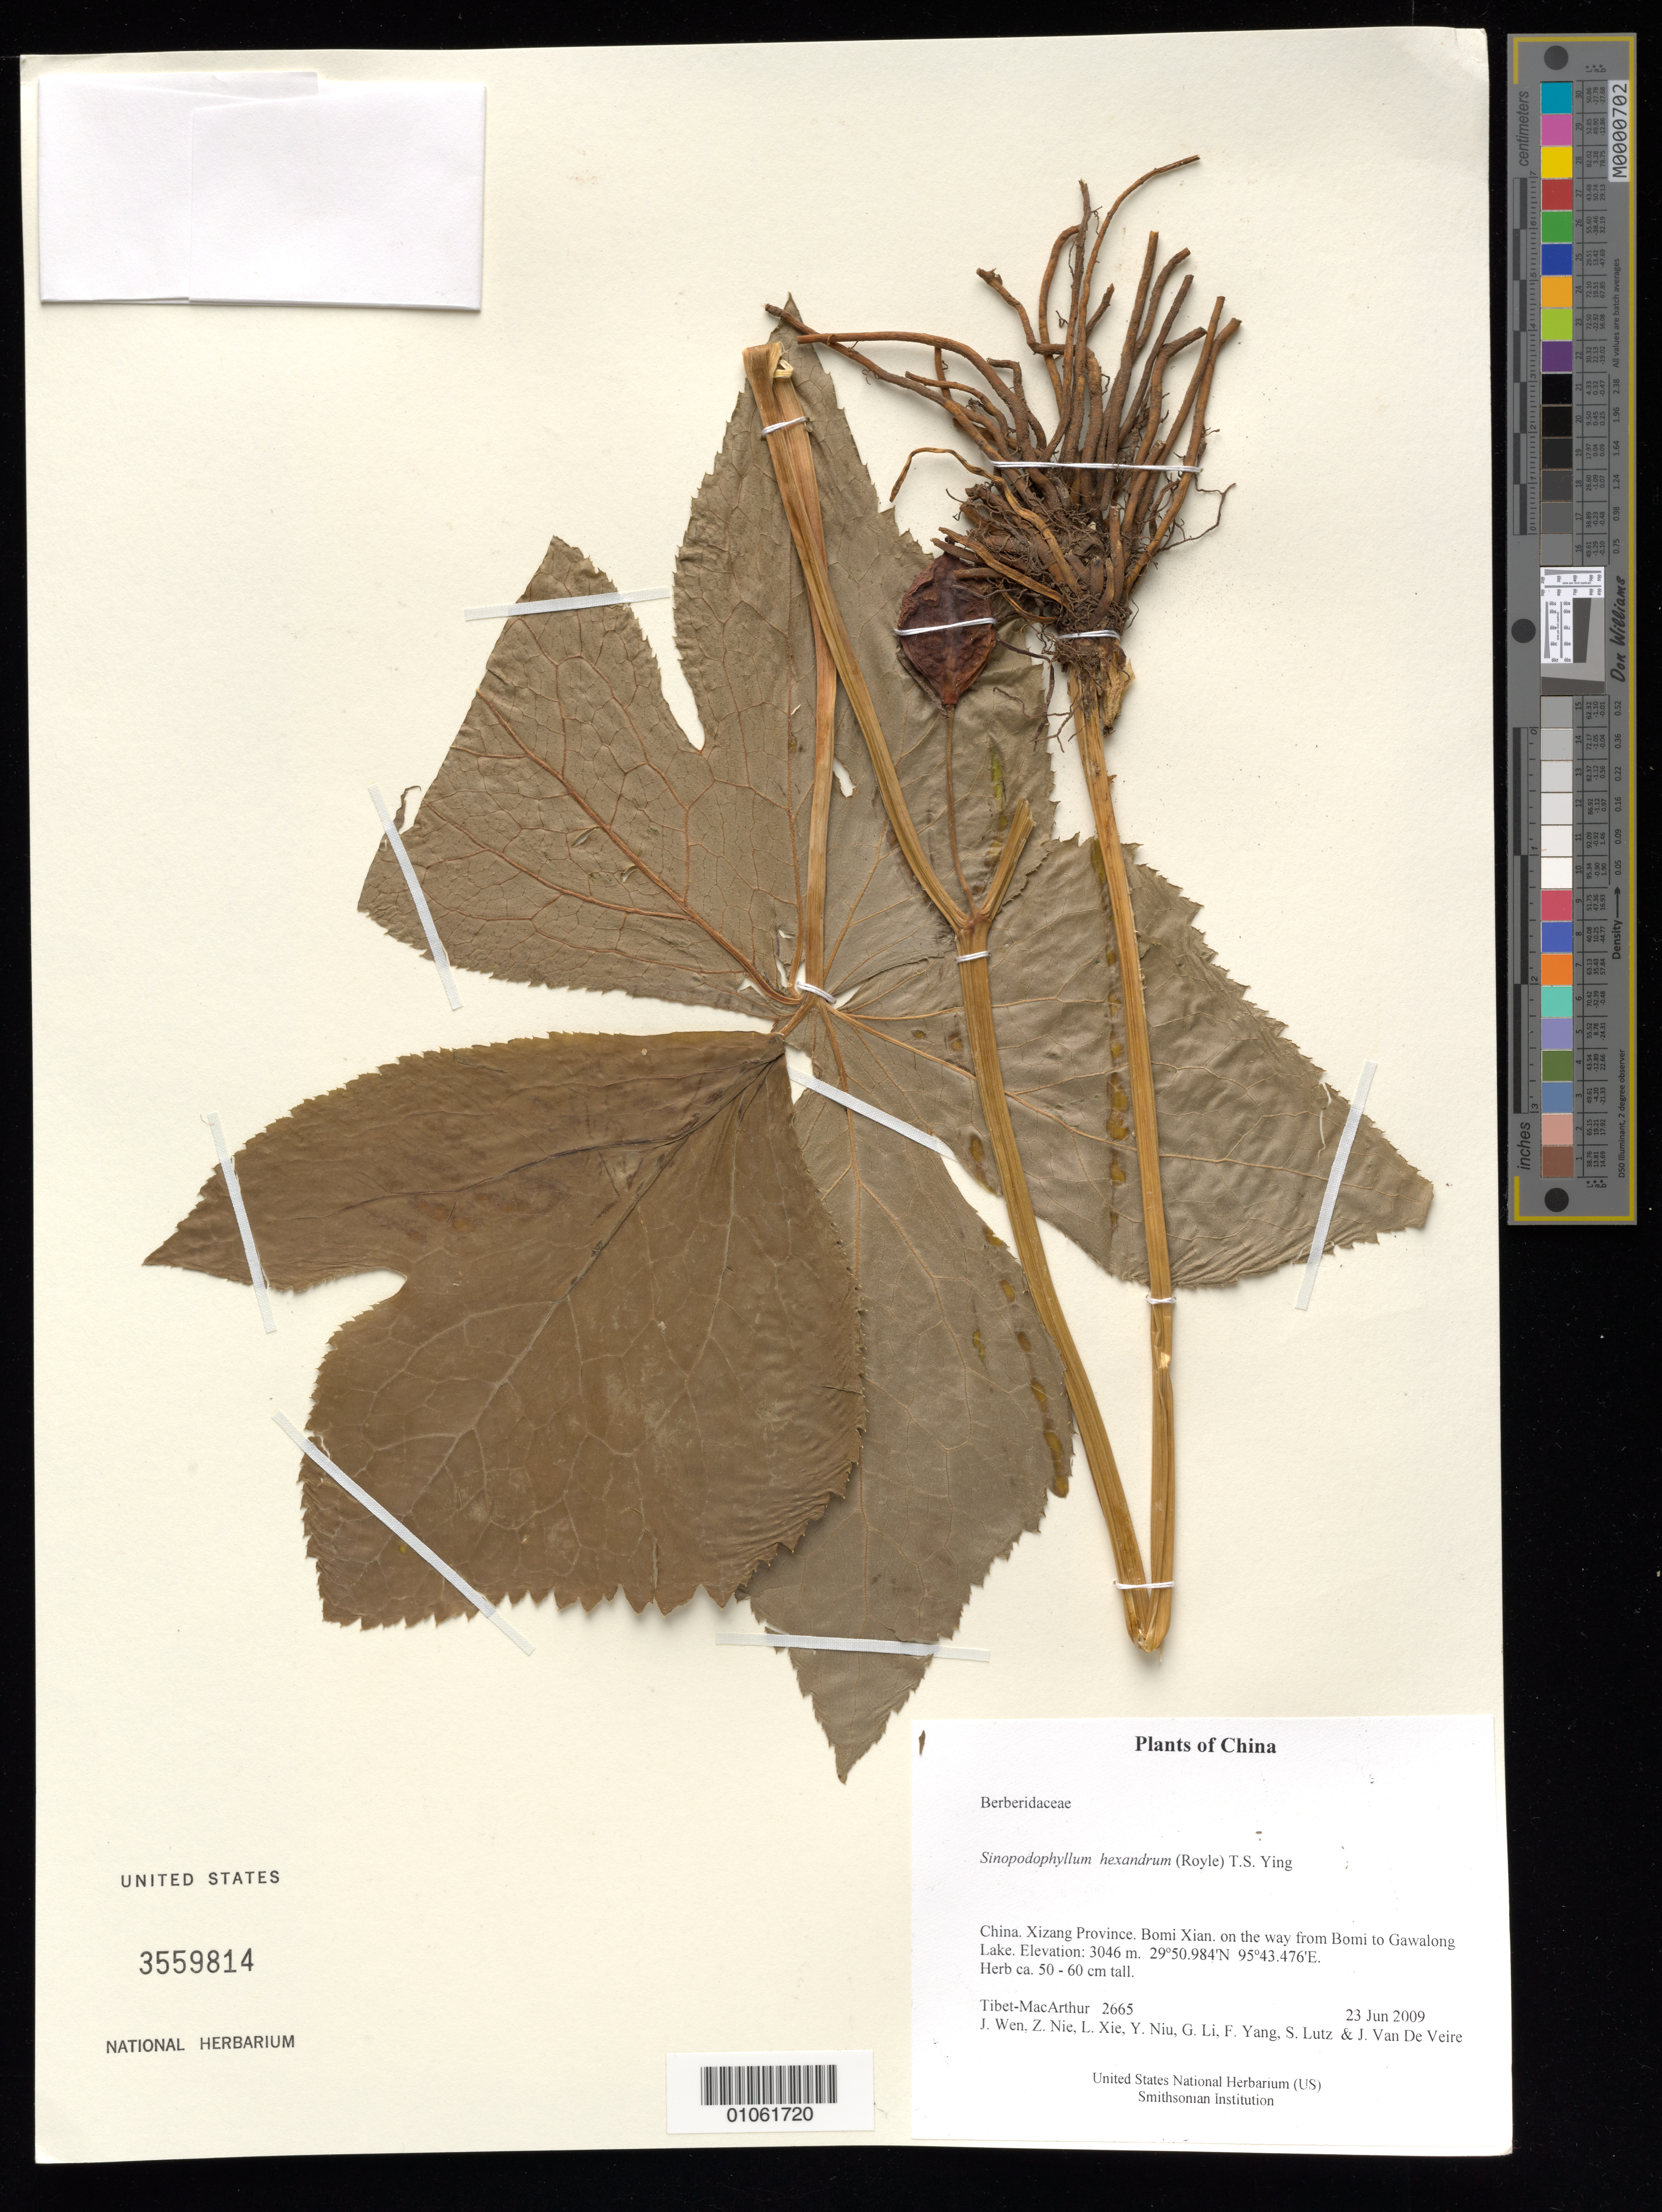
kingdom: Plantae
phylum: Tracheophyta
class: Magnoliopsida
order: Ranunculales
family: Berberidaceae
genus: Sinopodophyllum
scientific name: Sinopodophyllum hexandrum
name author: (Royle) T.S.Ying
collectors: Tibet-MacArthur, J. Wen, Z. Nie, L. Xie, Y. Niu, G. Li, F. Yang, S. Lutz & J. Van De Veire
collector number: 2665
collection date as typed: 23 Jun 2009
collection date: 2009-06-23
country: China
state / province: Xizang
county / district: Bomi Xian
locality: on the way from Bomi to Gawalong Lake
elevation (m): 3046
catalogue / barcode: US 3559814